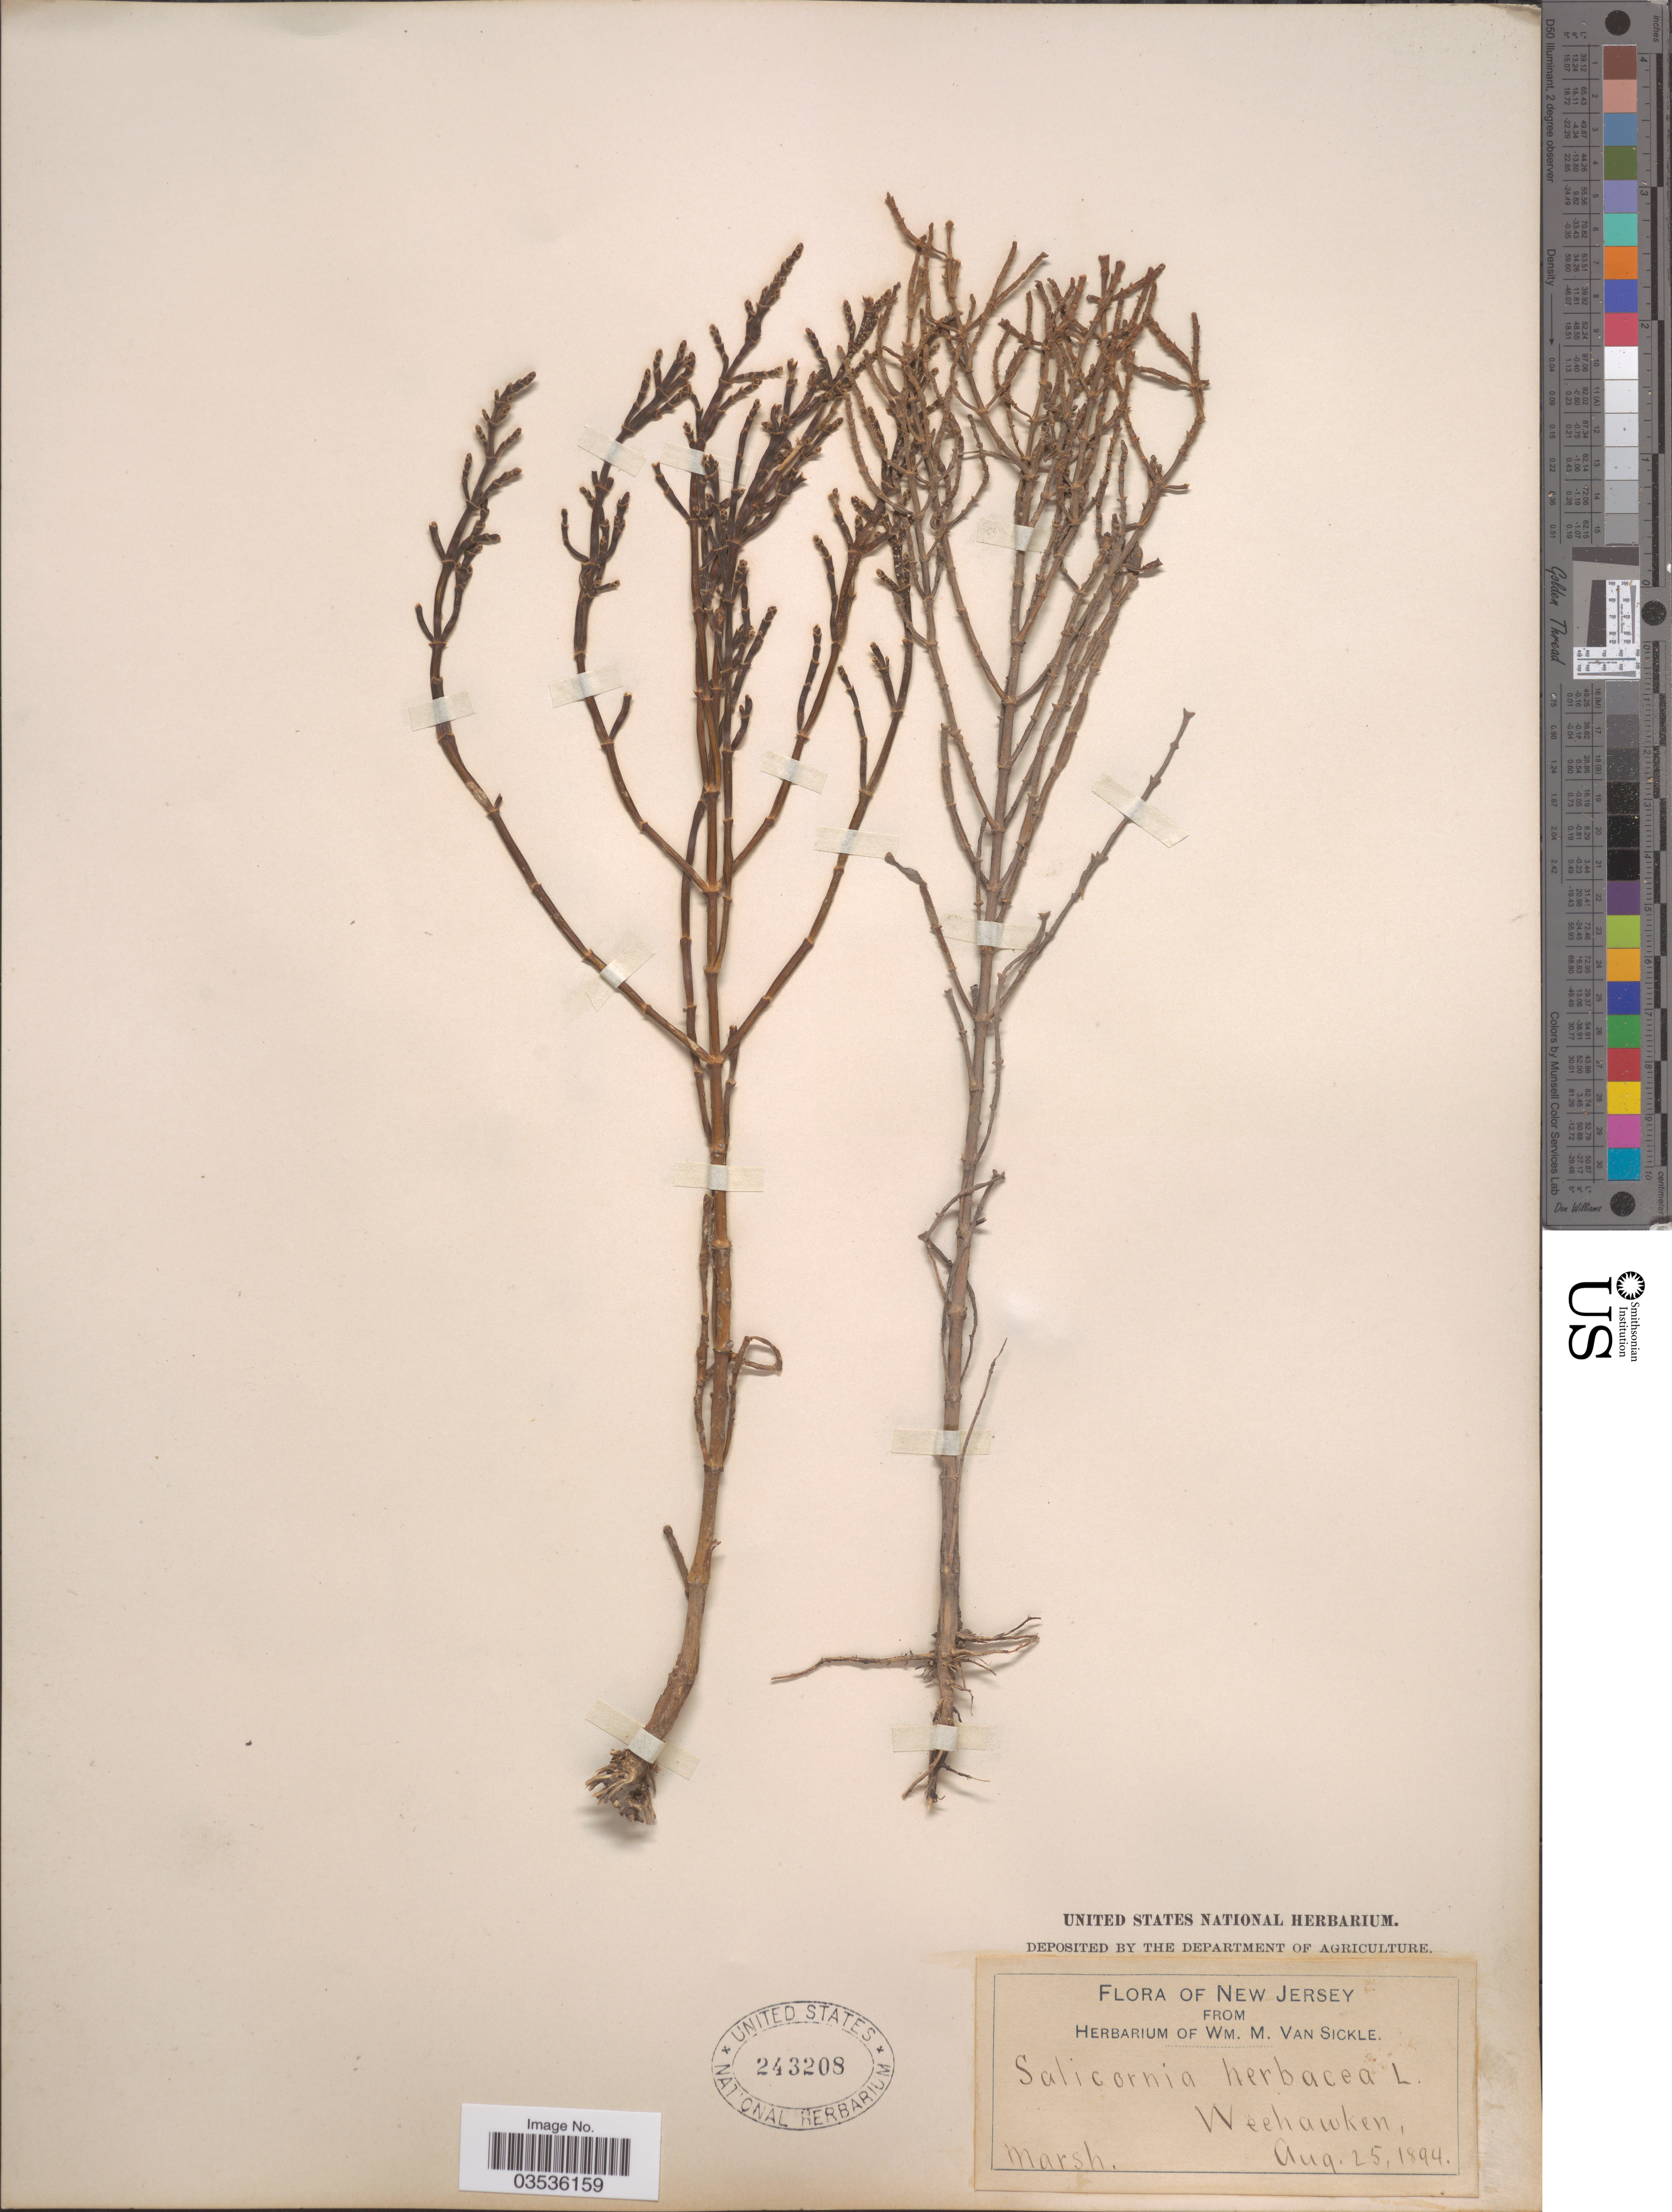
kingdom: Plantae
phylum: Tracheophyta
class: Magnoliopsida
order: Caryophyllales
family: Amaranthaceae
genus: Salicornia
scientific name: Salicornia europaea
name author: L.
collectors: ex herb. Wm. M. Van Sickle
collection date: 1894-08-25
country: United States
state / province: New Jersey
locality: Weehawken.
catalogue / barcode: US 243208